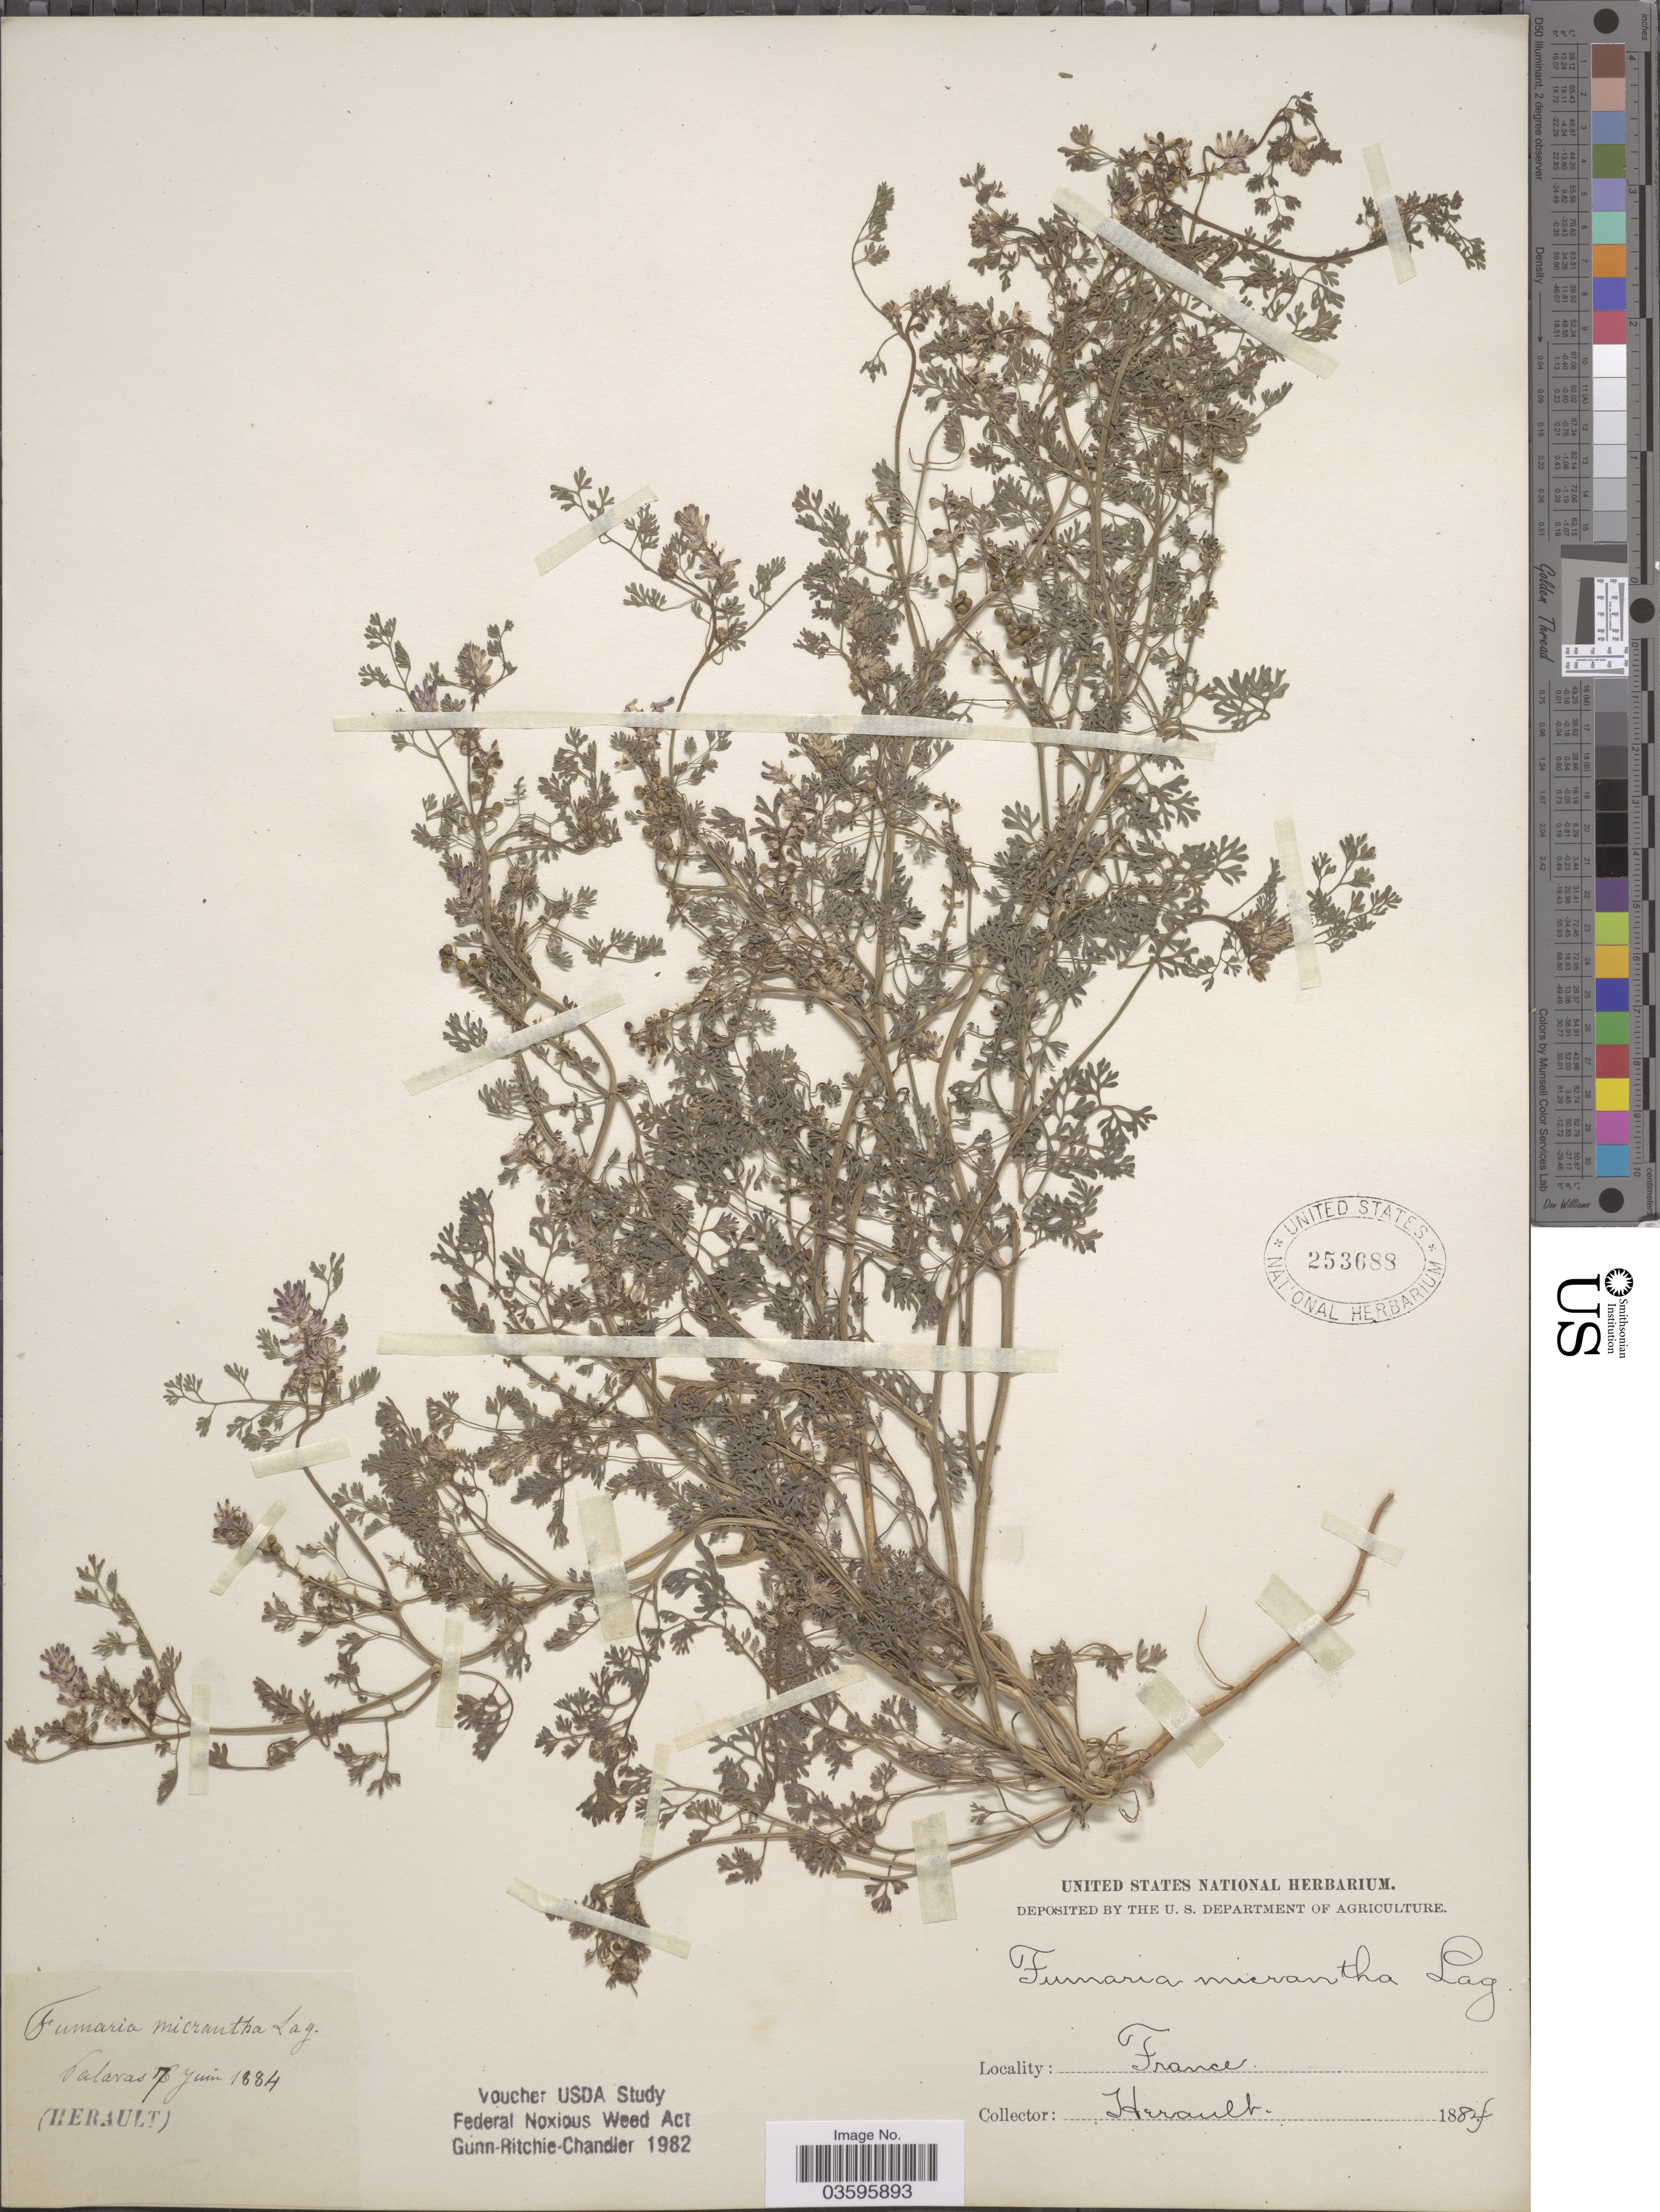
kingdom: Plantae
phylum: Tracheophyta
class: Magnoliopsida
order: Ranunculales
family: Papaveraceae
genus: Fumaria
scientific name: Fumaria micrantha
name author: Lag.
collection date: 1884-06-07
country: France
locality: Palavas.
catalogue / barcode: US 253688